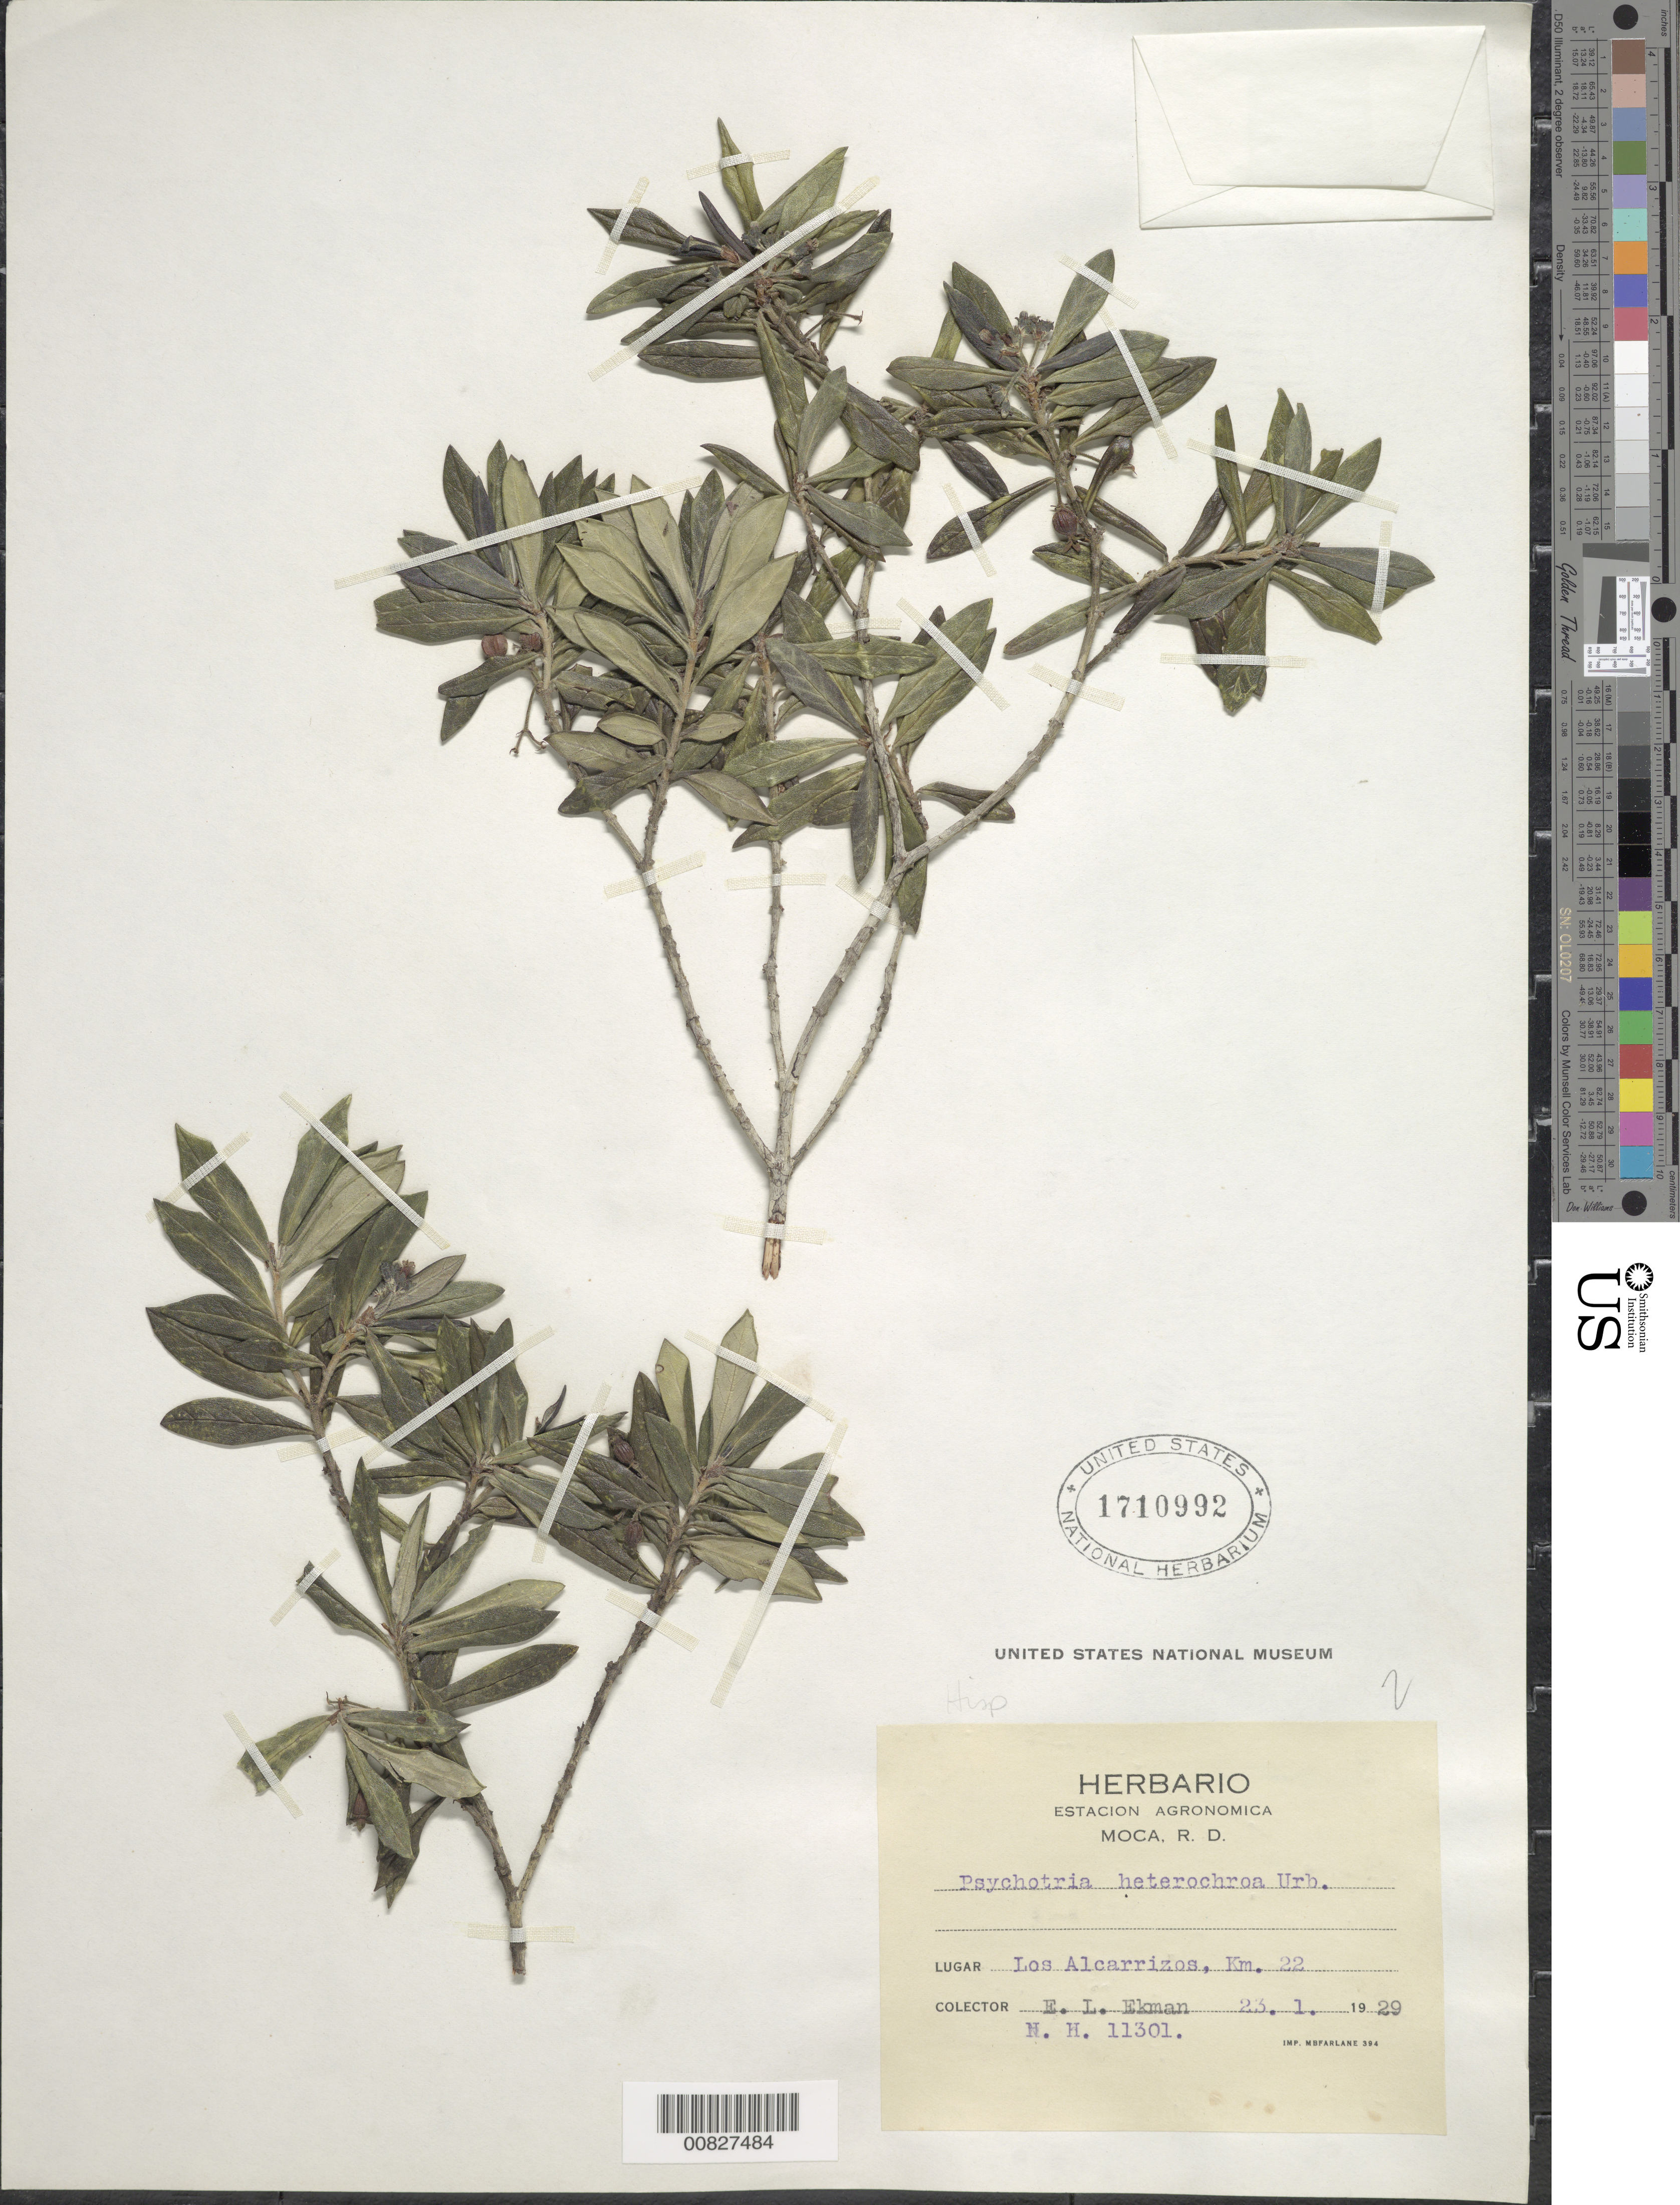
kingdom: Plantae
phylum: Tracheophyta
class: Magnoliopsida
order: Gentianales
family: Rubiaceae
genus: Psychotria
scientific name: Psychotria heterochroa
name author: Urb.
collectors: E. L. Ekman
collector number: H 11301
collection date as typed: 23 Jan 1929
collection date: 1929-01-23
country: Dominican Republic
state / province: Espaillat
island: Hispaniola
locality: Los Alcarrizos, km 22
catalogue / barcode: US 1710992